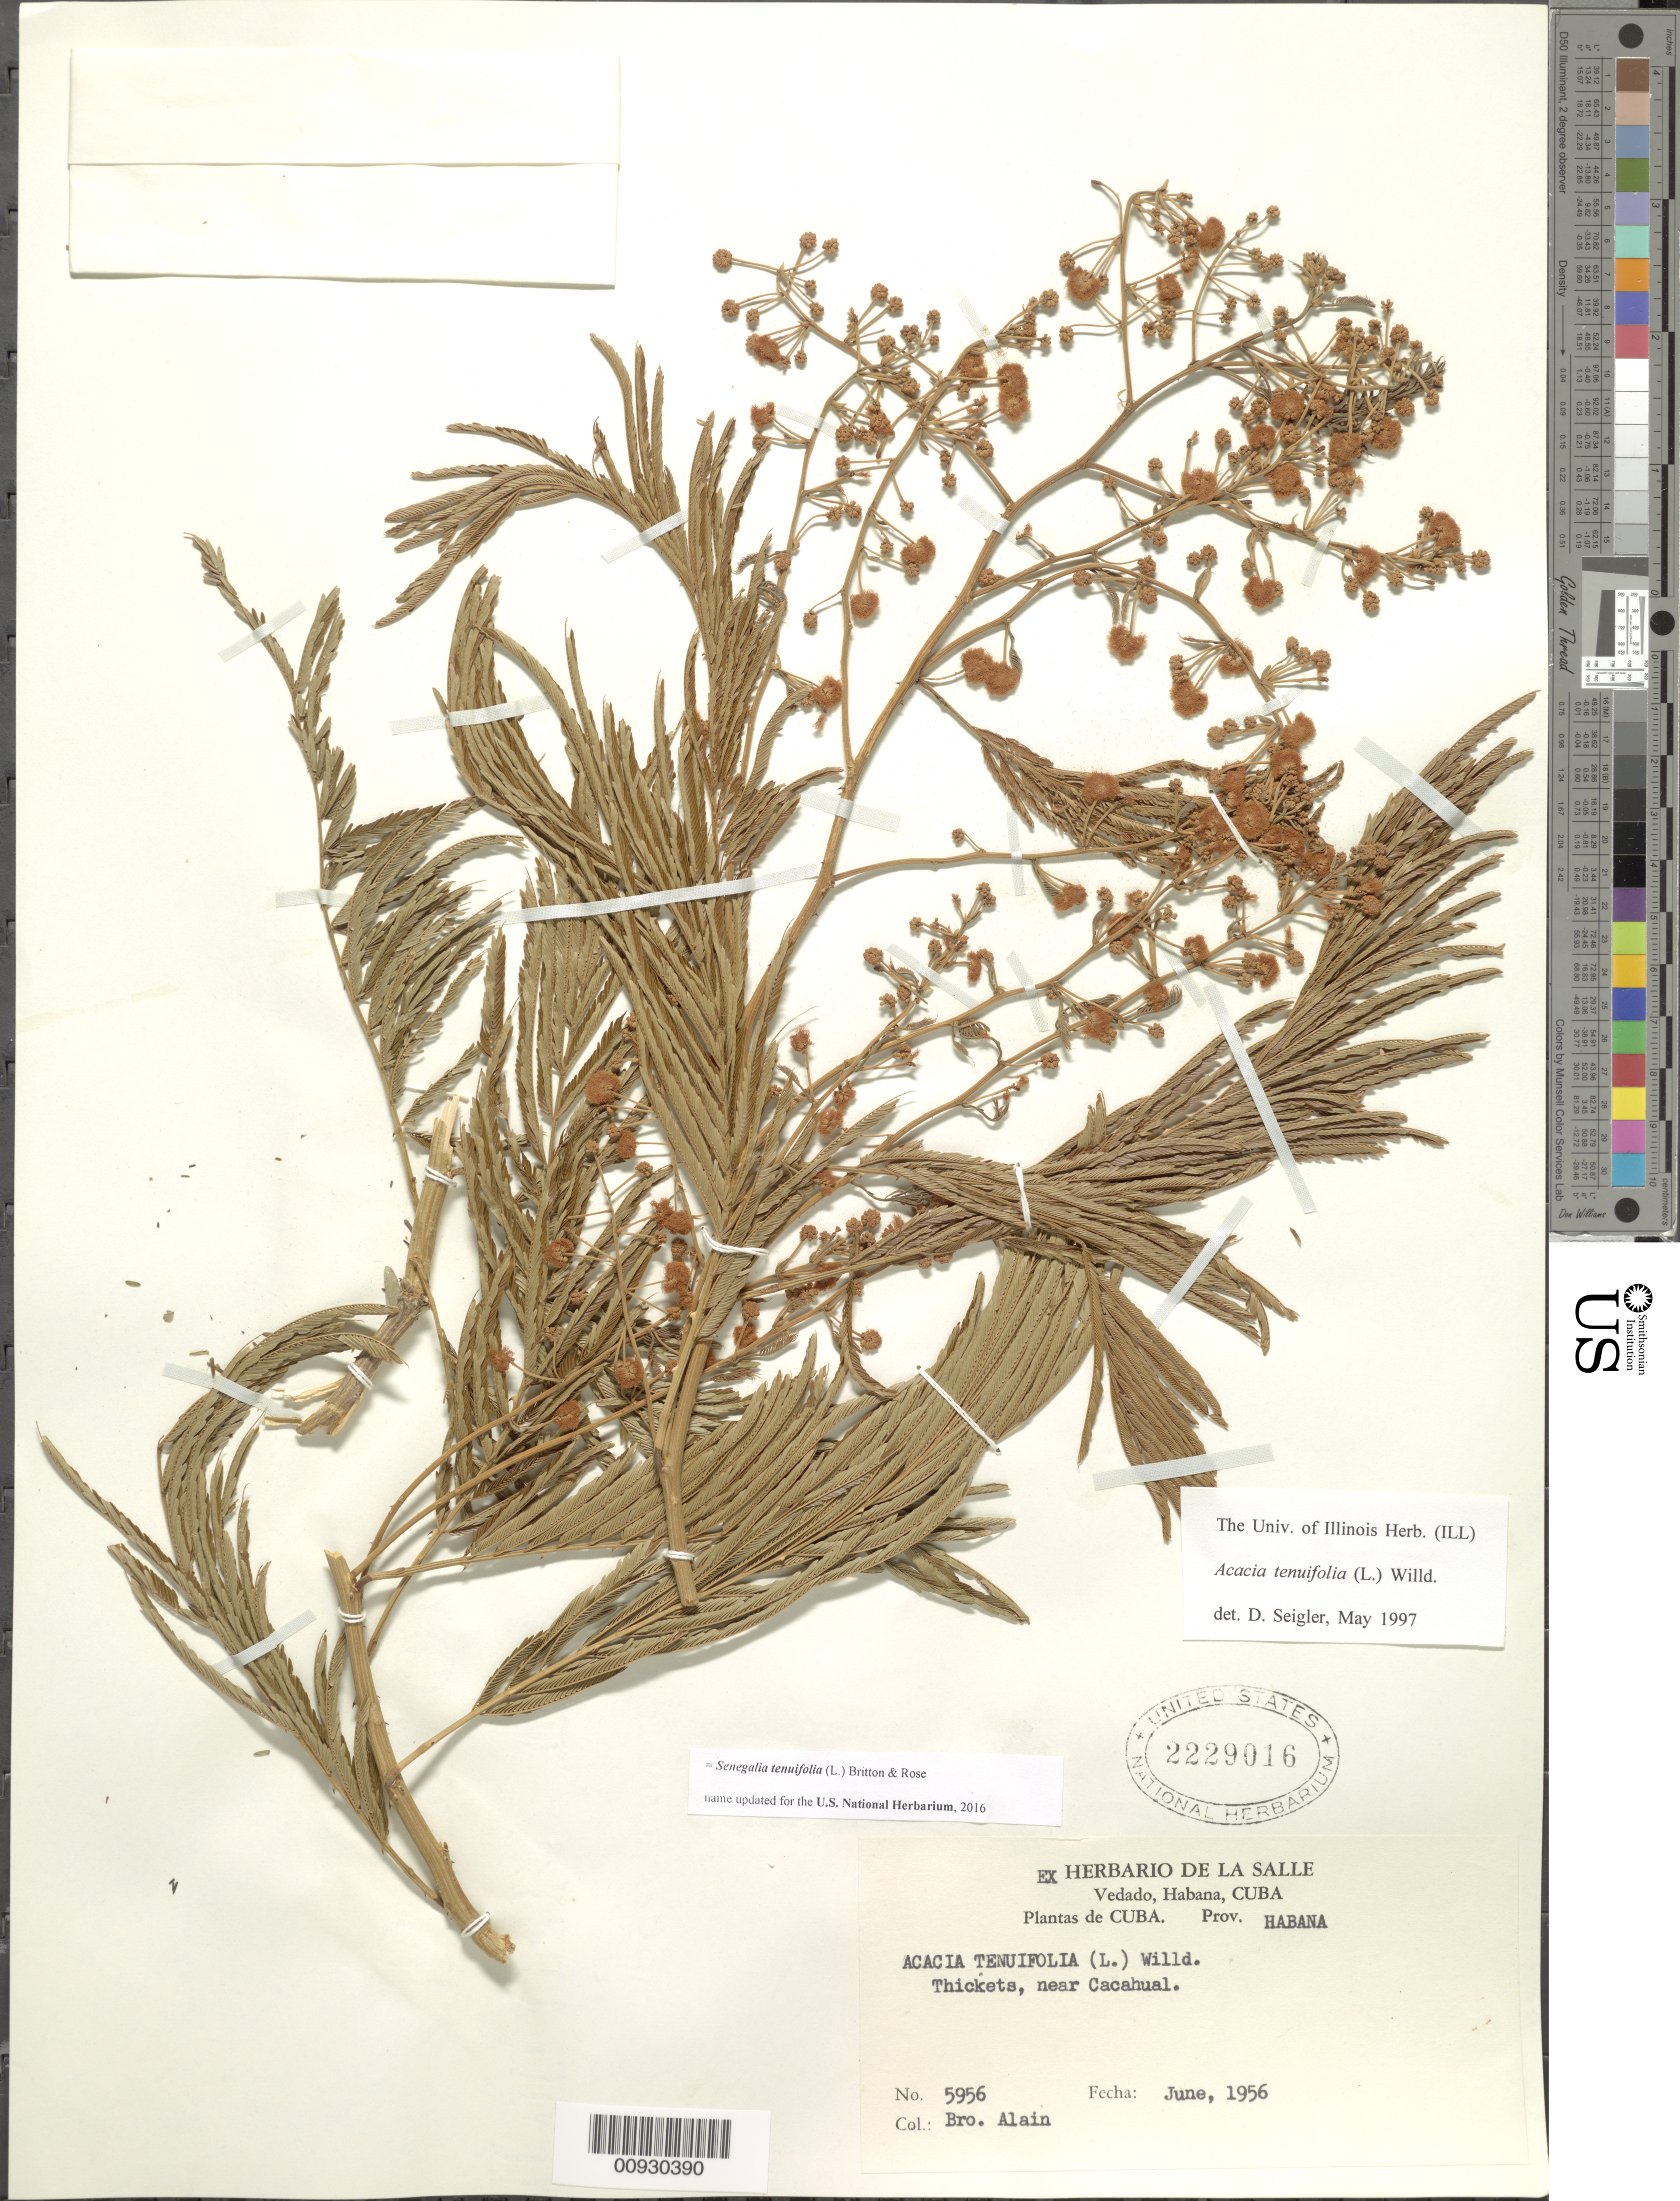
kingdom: Plantae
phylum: Tracheophyta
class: Magnoliopsida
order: Fabales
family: Fabaceae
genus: Senegalia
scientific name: Senegalia tenuifolia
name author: (L.) Britton & Rose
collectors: A. H. Liogier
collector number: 5956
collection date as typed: Jun 1956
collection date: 1956-06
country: Cuba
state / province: La Habana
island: Cuba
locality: thickets near Cacahual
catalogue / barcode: US 2229016